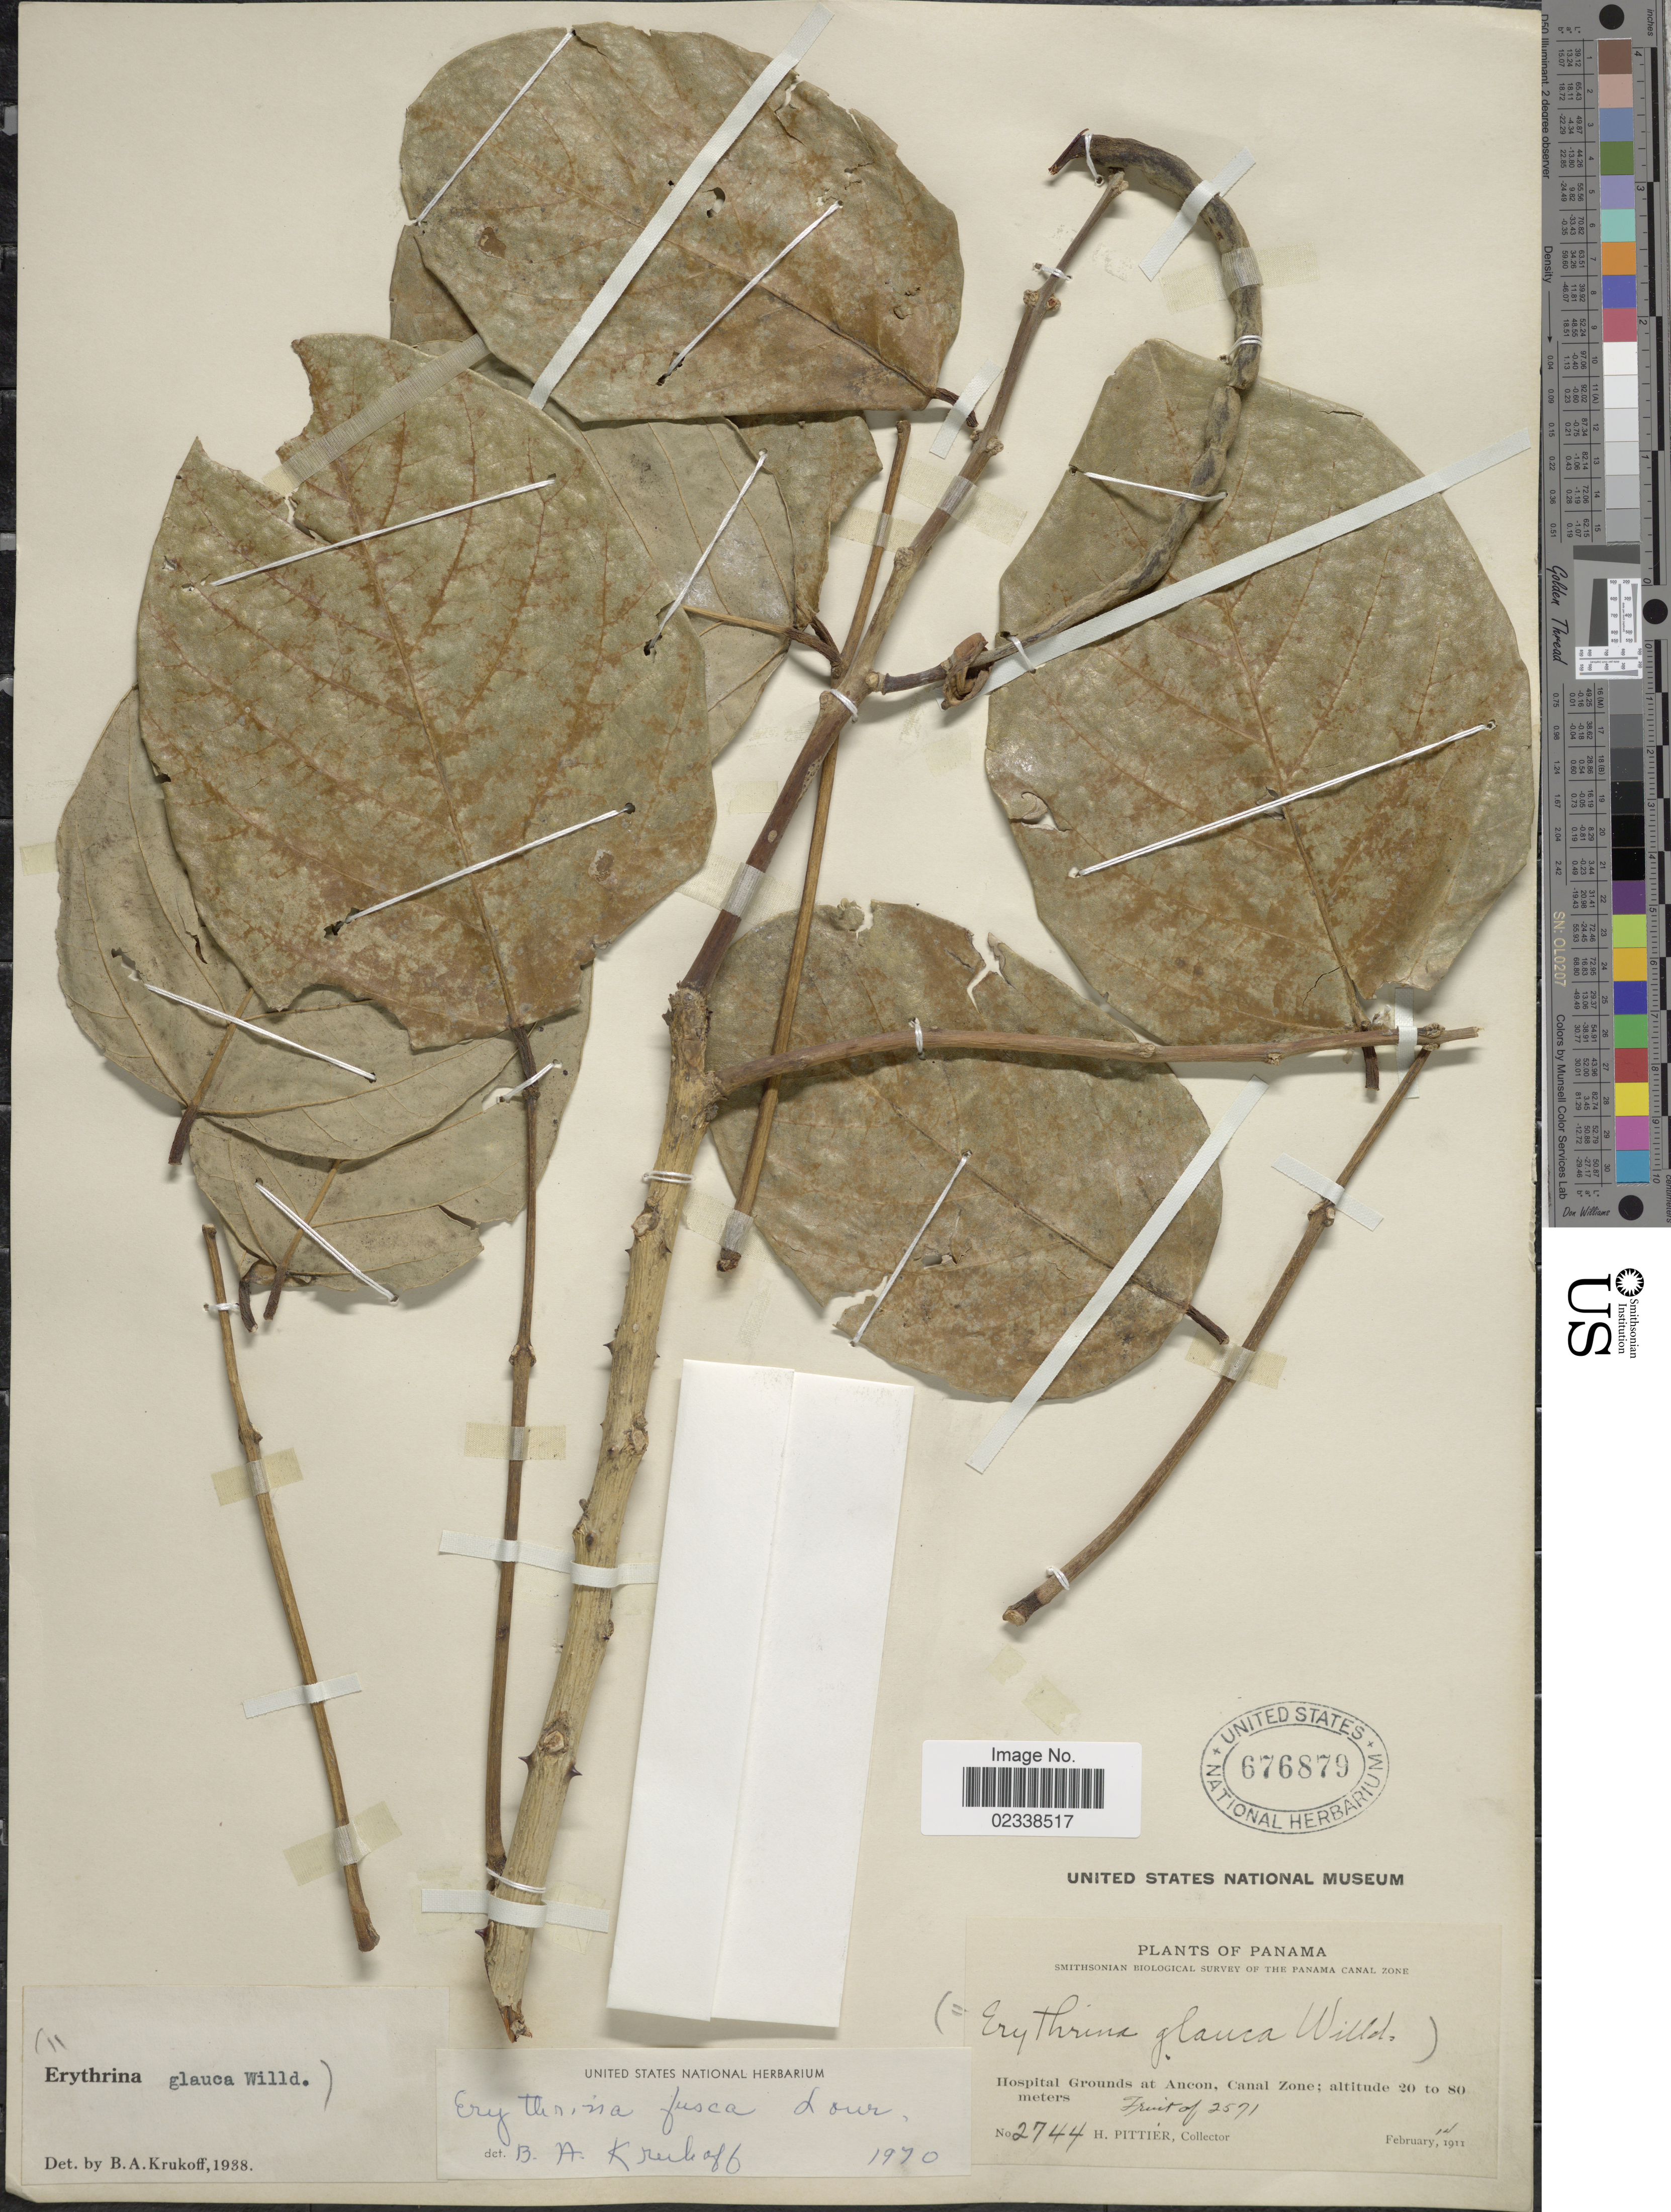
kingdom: Plantae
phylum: Tracheophyta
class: Magnoliopsida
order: Fabales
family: Fabaceae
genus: Erythrina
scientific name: Erythrina fusca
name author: Lour.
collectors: H. F. Pittier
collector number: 2744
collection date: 1911-02-14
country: Panama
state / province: Colón / Panamá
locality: Panama Canal Zone, Hospital Groudnsat Ancon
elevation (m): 20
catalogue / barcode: US 676879